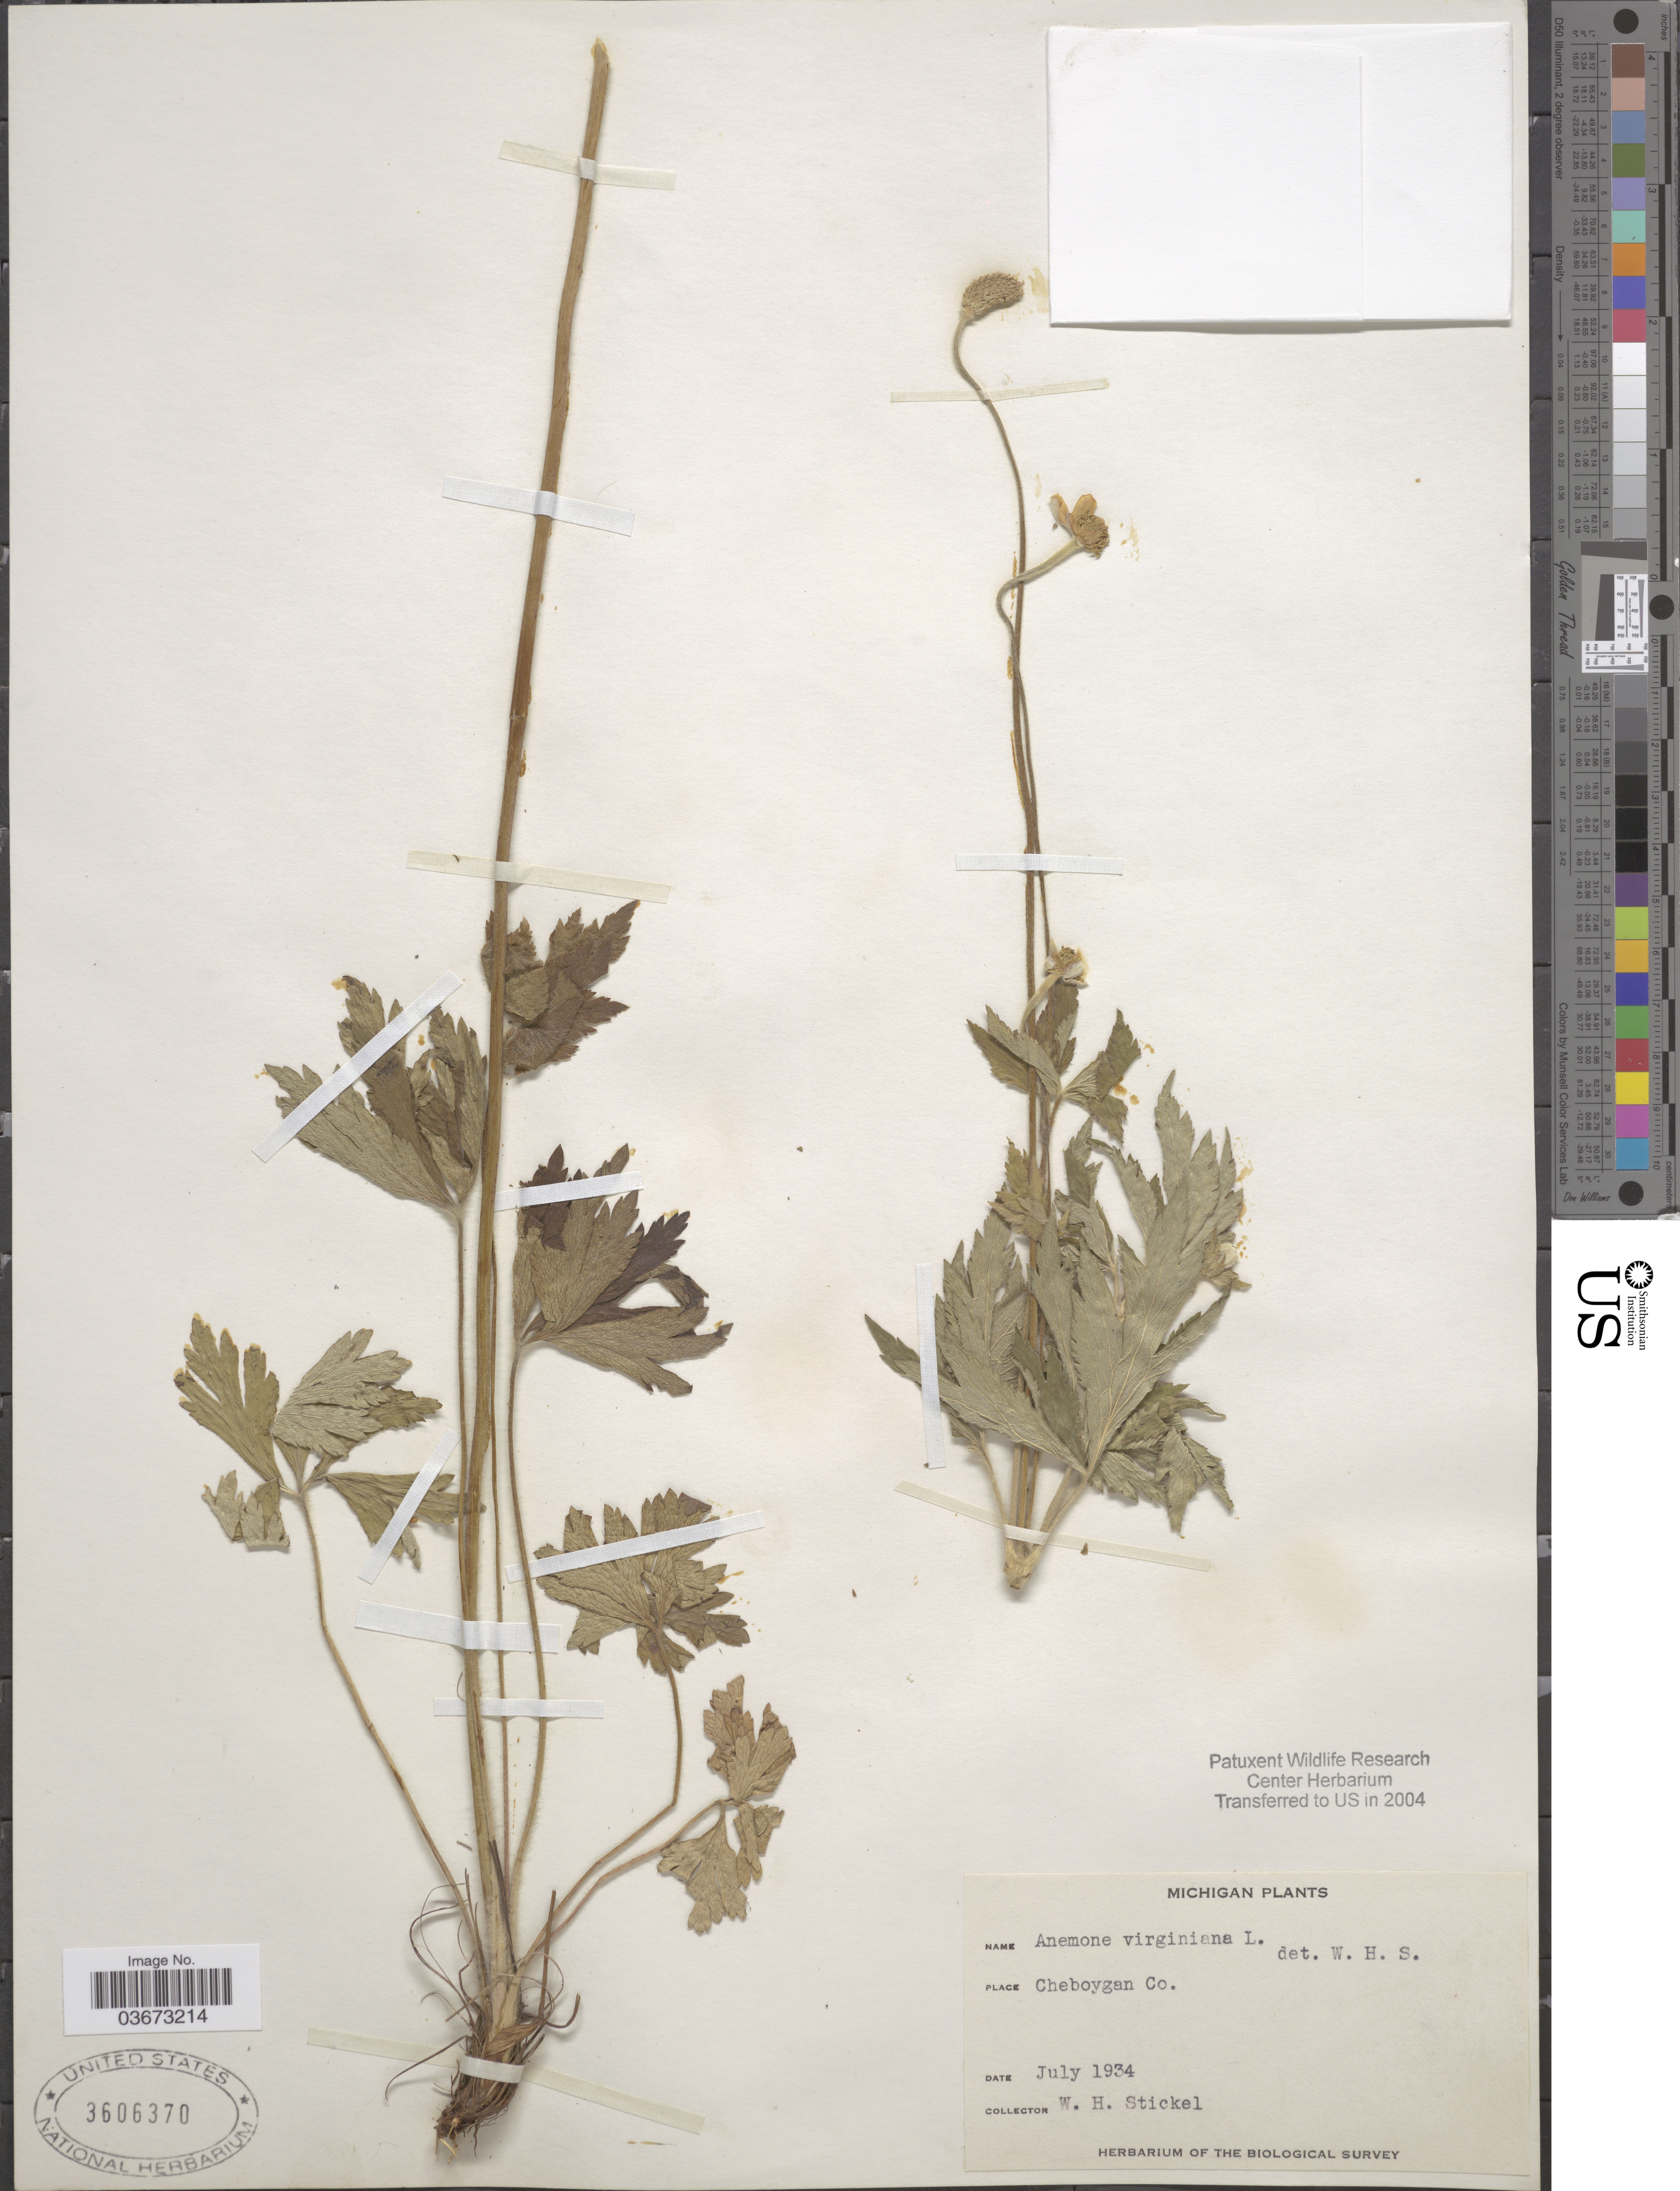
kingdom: Plantae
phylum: Tracheophyta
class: Magnoliopsida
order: Ranunculales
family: Ranunculaceae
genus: Anemone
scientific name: Anemone virginiana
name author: L.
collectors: W. Stickel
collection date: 1934-07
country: United States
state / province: Michigan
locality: Cheboygan Co.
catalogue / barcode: US 3606370